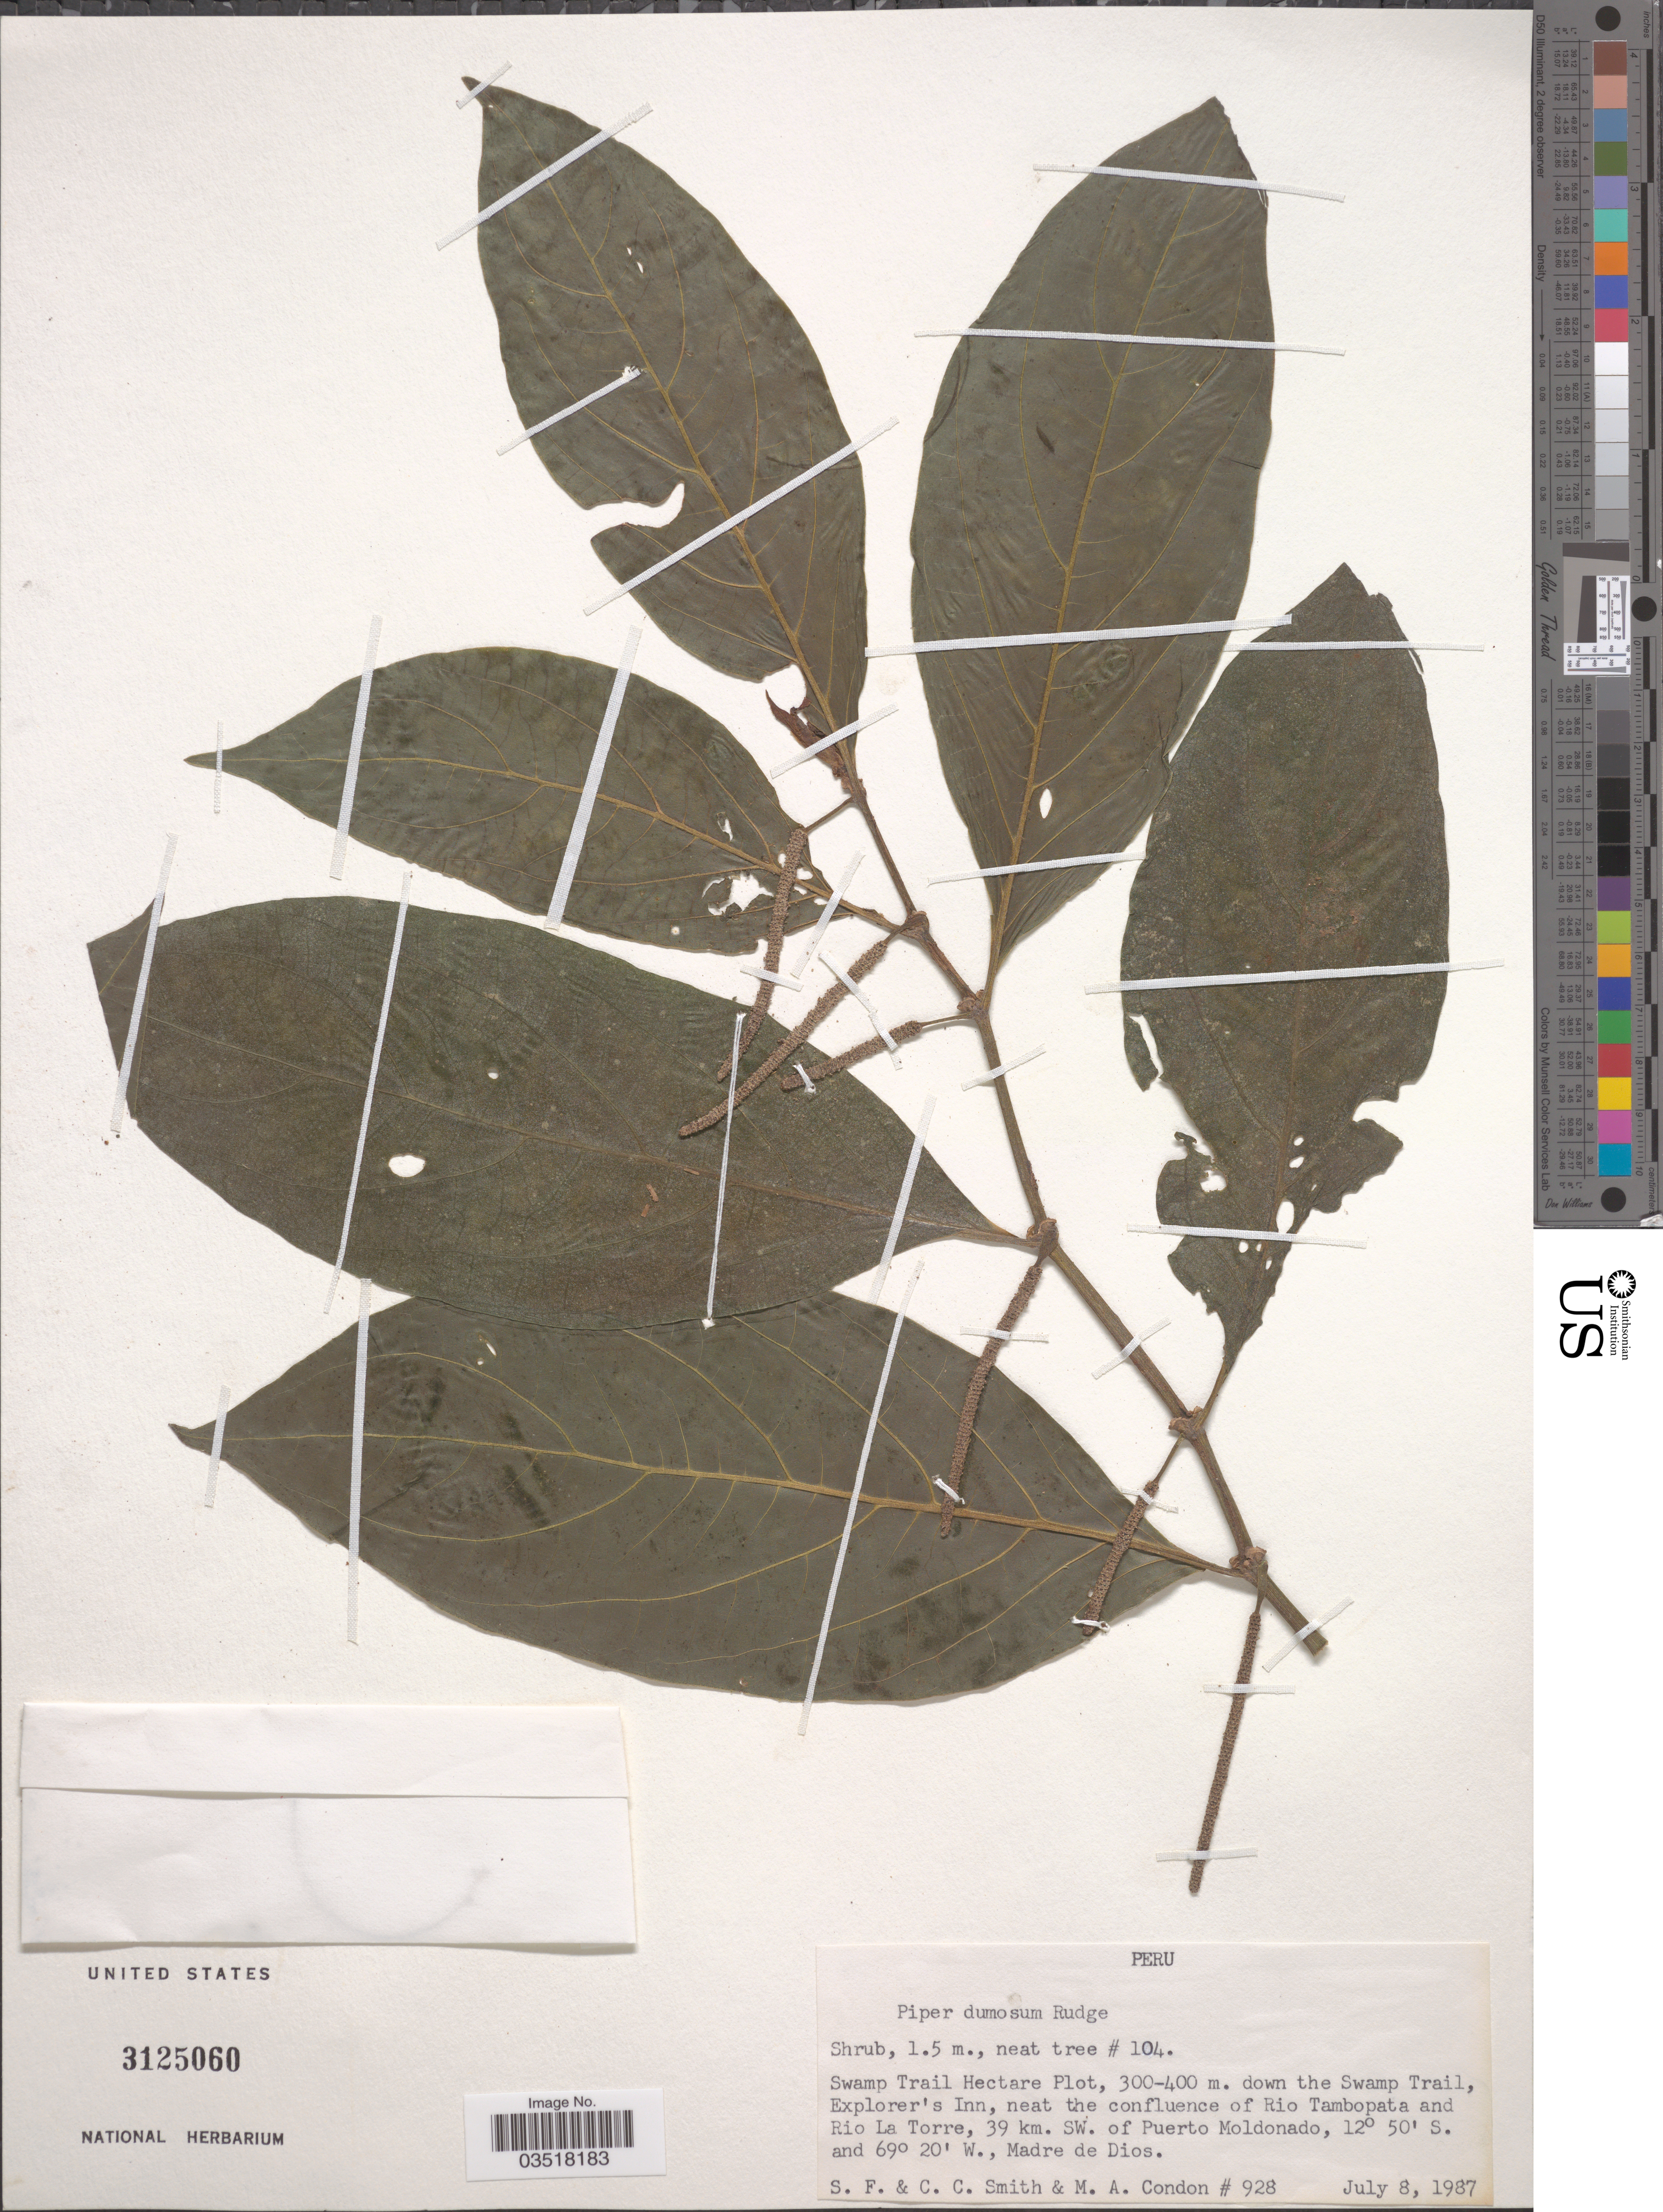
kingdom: Plantae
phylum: Tracheophyta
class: Magnoliopsida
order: Piperales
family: Piperaceae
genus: Piper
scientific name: Piper dumosum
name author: Rudge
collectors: S.F. Smith, C. C. Smith & M. Condon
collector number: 928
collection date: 1987-07-08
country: Peru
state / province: Madre de Dios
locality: Swamp Trail Hectare Plot, down the Swam Trail, Explorer's Inn, near the confluence of Rio Tambopata and Rio La Torre, 39 km. SW. of Puerto Moldonado.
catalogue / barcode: US 3125060